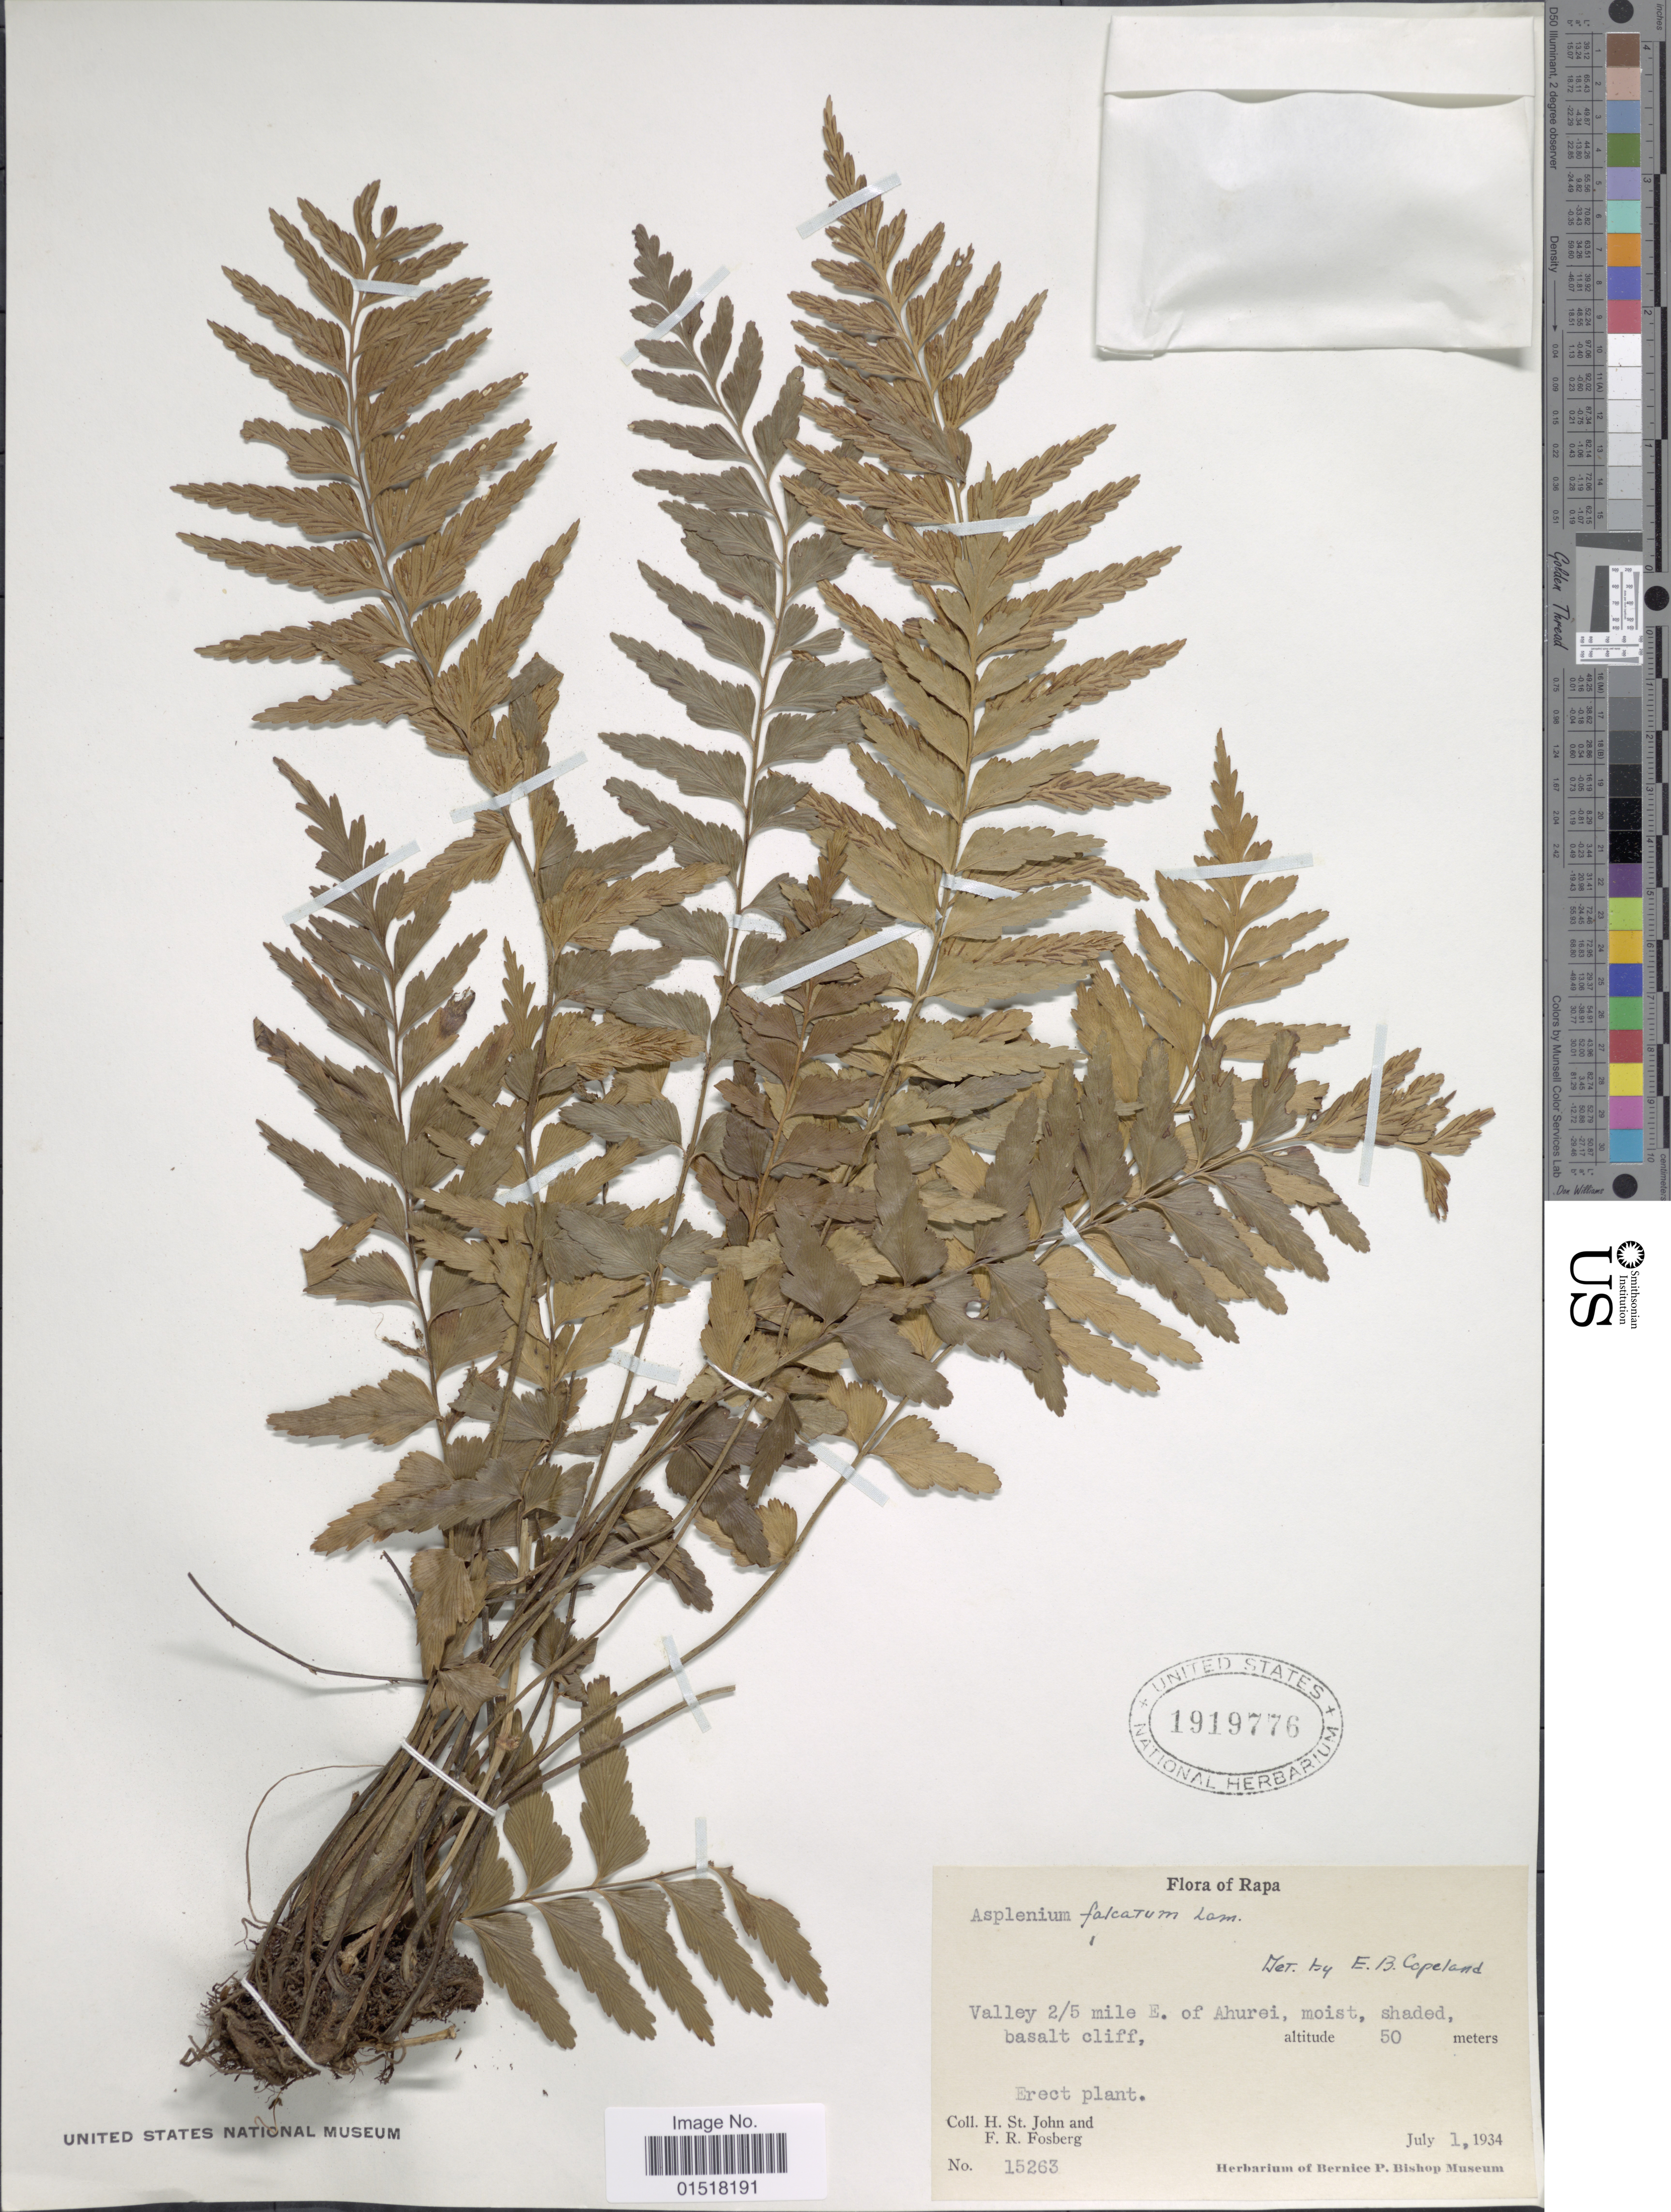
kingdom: Plantae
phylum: Tracheophyta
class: Polypodiopsida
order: Polypodiales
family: Aspleniaceae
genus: Asplenium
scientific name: Asplenium indusiatum x A. polyodon G. Forst.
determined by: Florence, J.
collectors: H. St. John & F. R. Fosberg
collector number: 15263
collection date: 1934-07-01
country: French Polynesia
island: Rapa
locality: Rapa. Valley 2/5 mile E. of Ahurei, moist, shaded, basalt cliff.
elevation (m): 50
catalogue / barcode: US 1919776